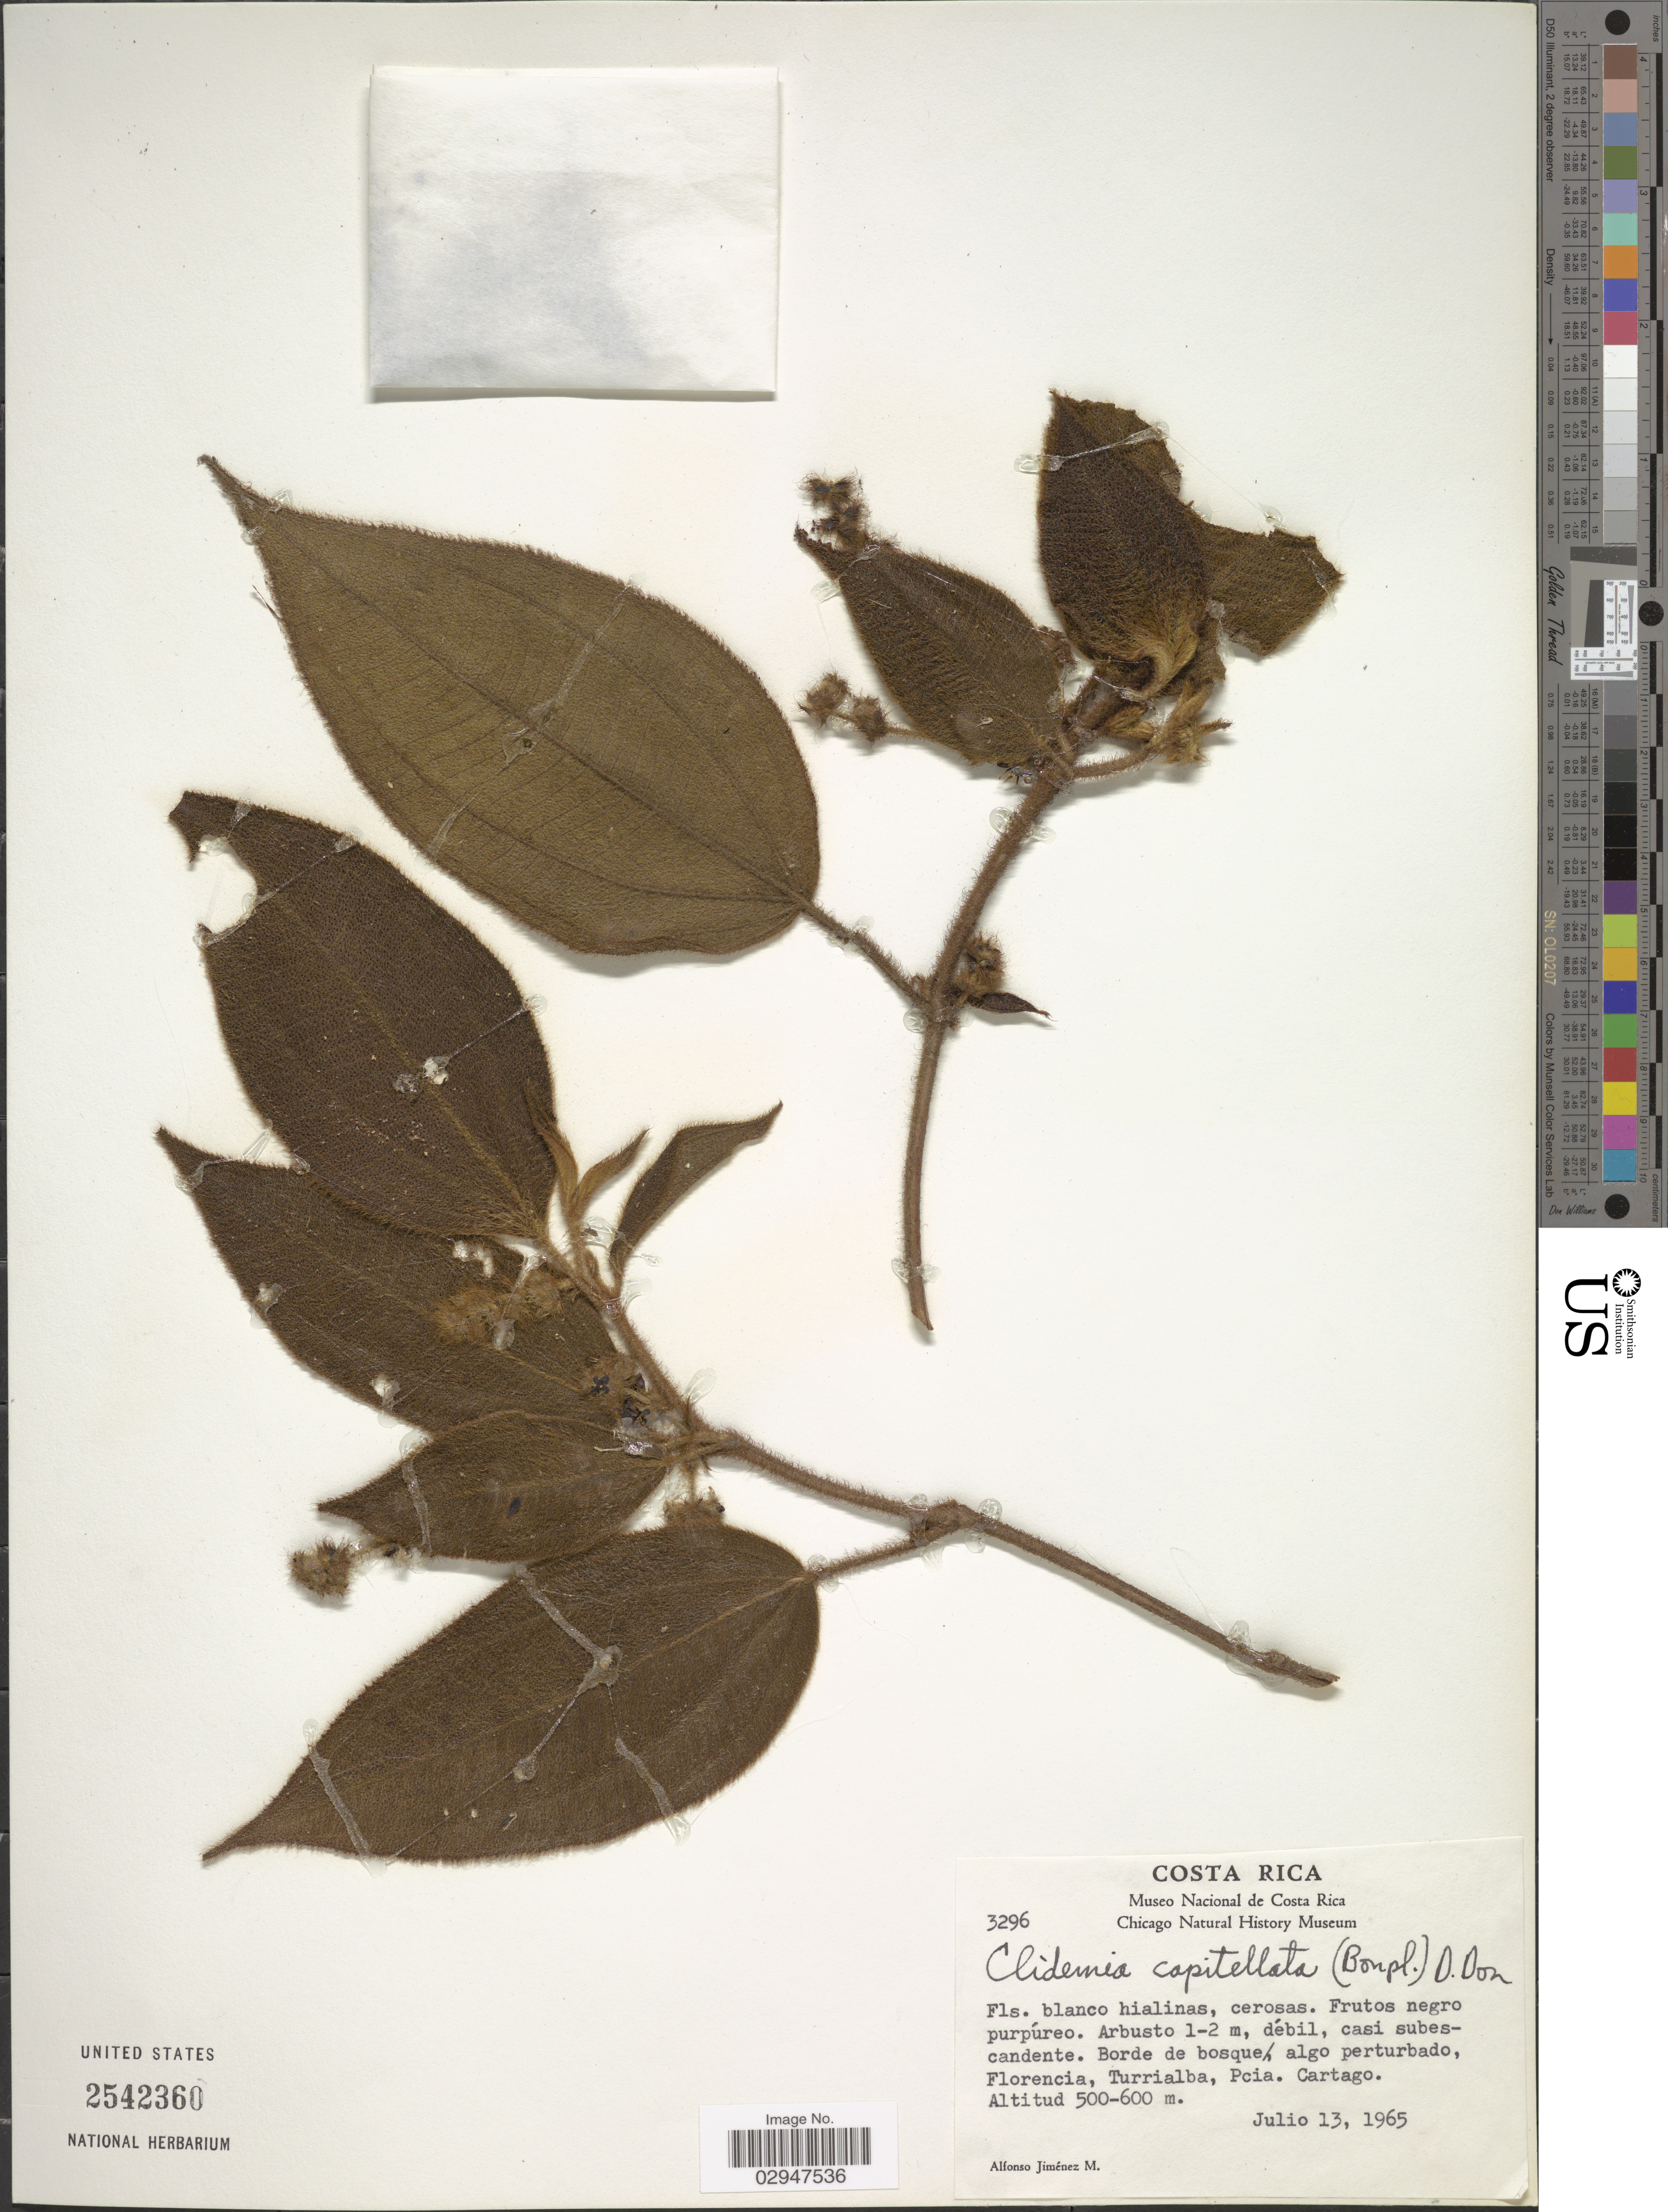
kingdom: Plantae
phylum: Tracheophyta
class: Magnoliopsida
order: Myrtales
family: Melastomataceae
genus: Clidemia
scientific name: Clidemia capitellata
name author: (Bonpl.) D. Don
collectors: A. Jimenez M.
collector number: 3296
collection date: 1965-07-13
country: Costa Rica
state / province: Cartago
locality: Florencia, Turrialba.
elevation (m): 500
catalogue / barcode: US 2542360